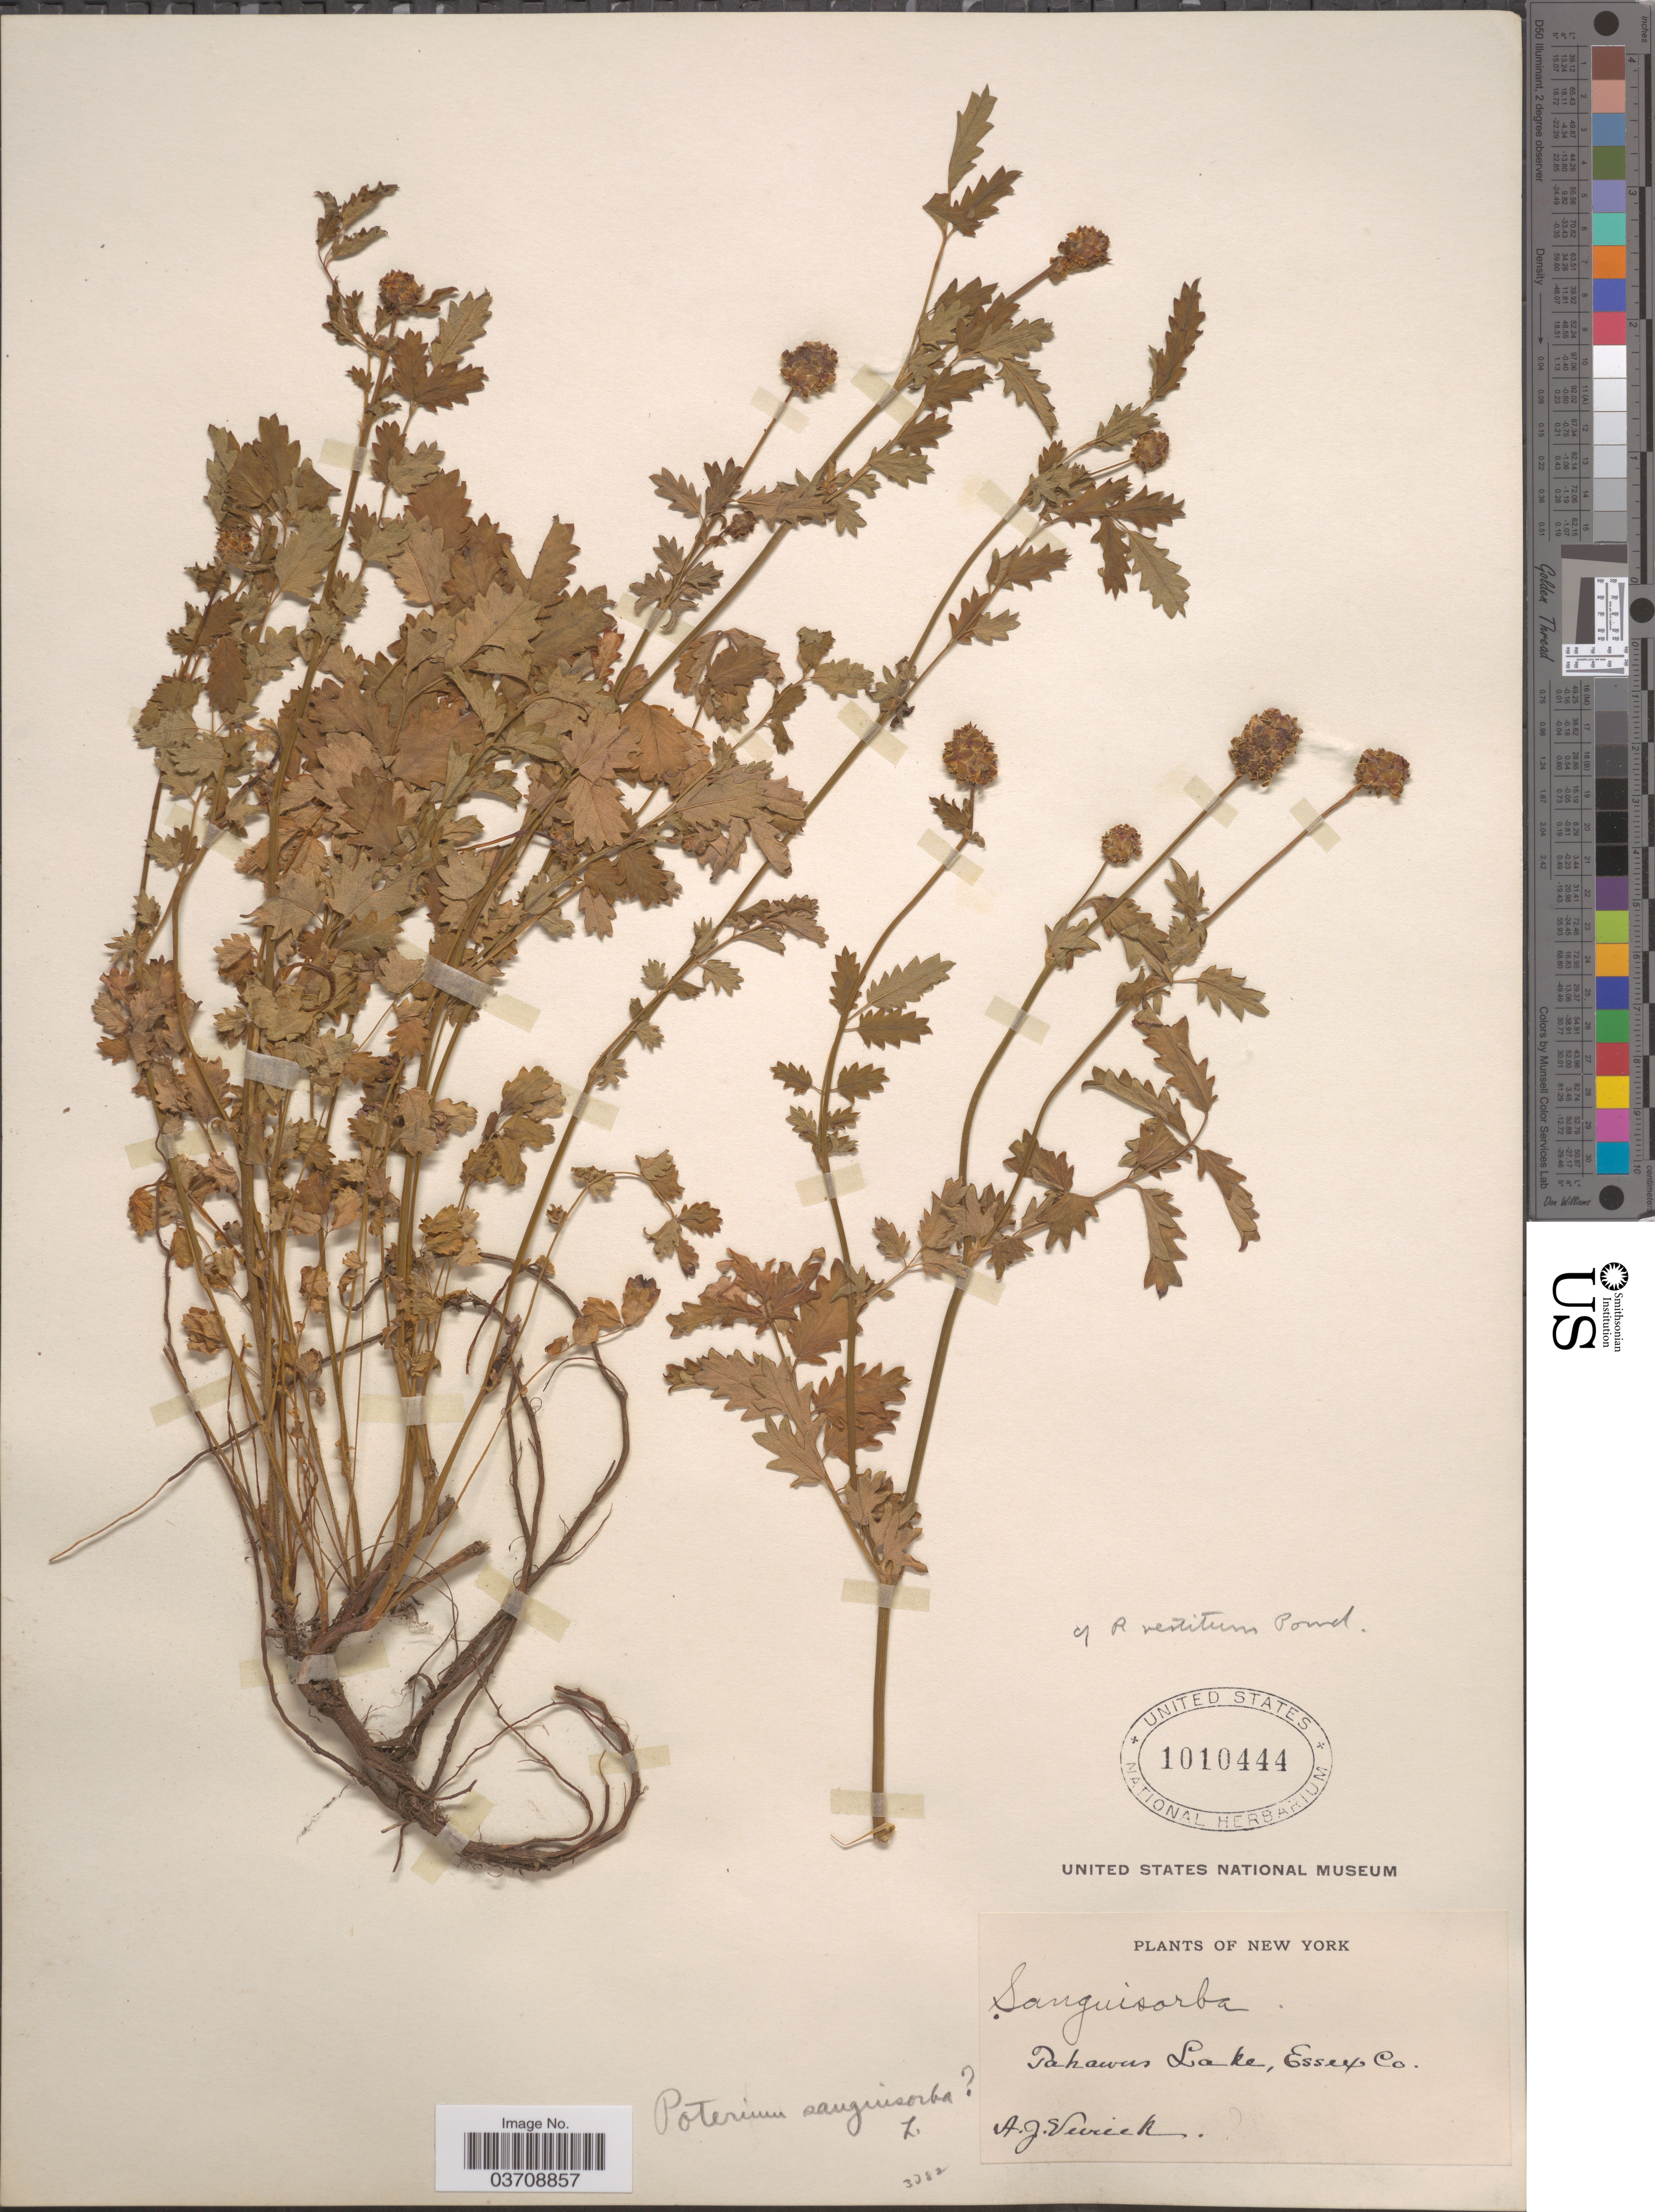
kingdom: Plantae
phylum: Tracheophyta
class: Magnoliopsida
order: Rosales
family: Rosaceae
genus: Sanguisorba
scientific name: Sanguisorba minor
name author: Scop.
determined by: Strong, Mark T., (BOT), Smithsonian Institution - National Museum of Natural History (UNITED STATES)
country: United States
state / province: New York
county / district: Essex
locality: Tahawus Lake, Essex Co.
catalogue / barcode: US 1010444